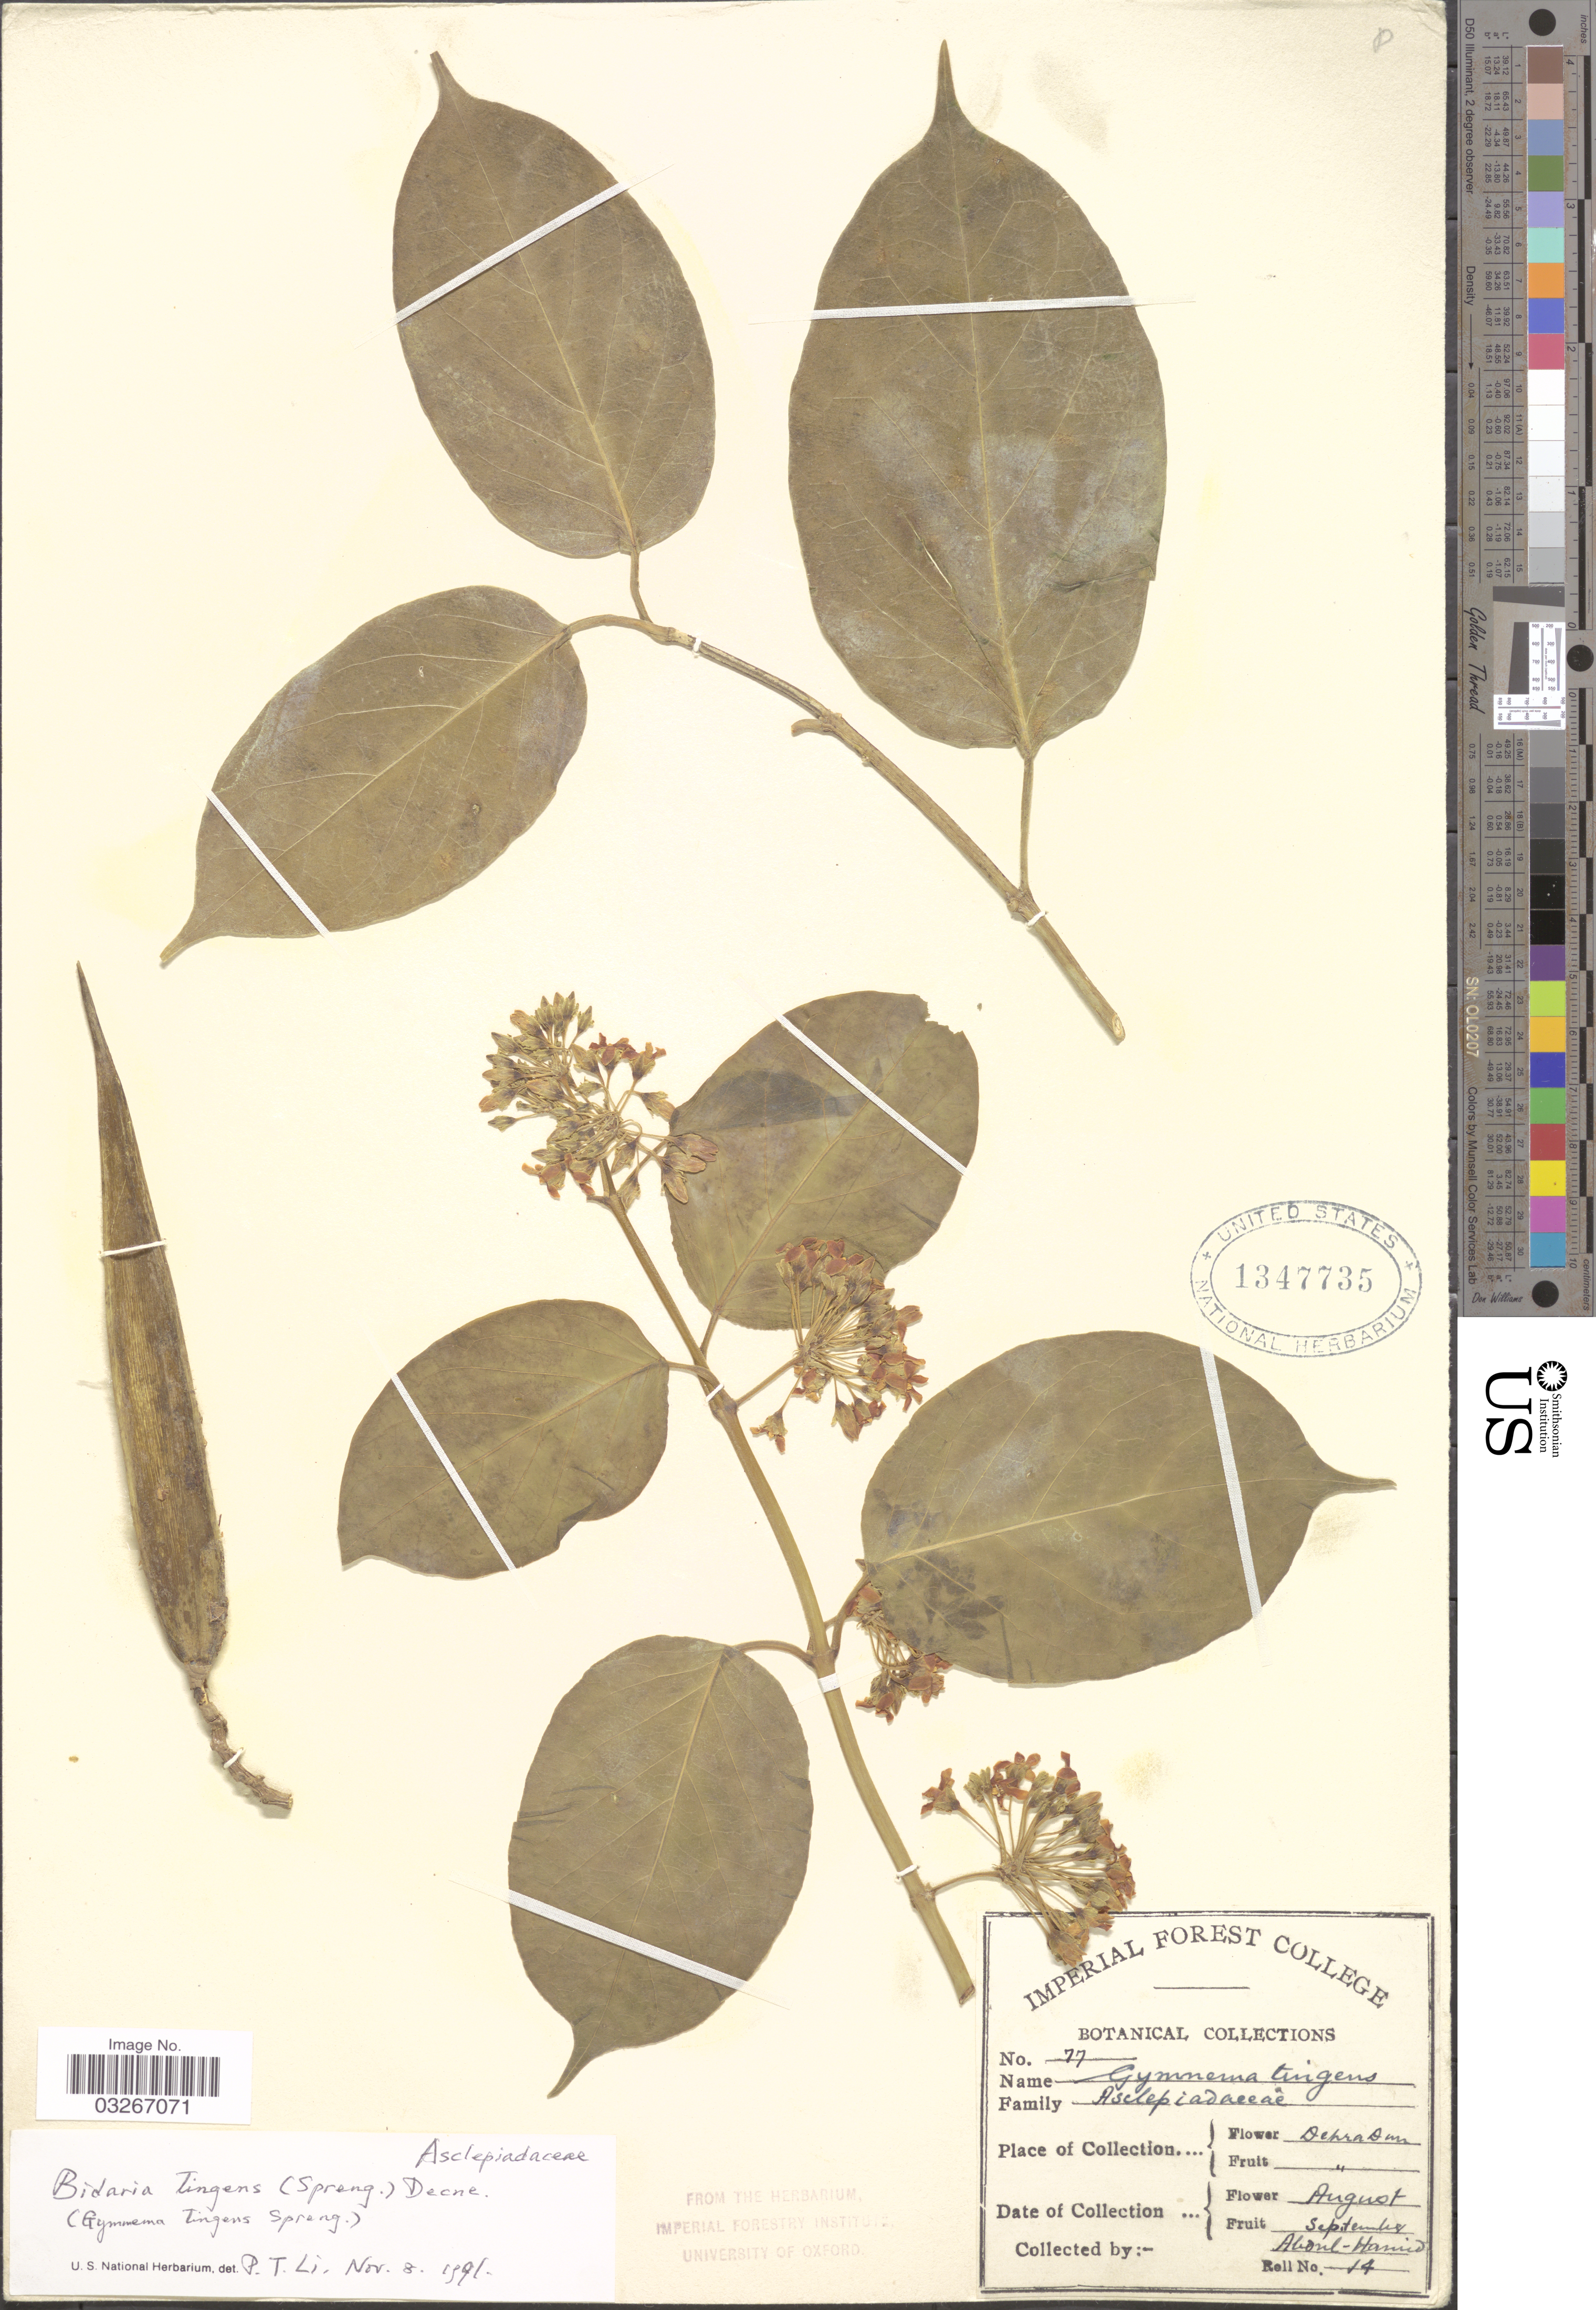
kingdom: Plantae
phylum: Tracheophyta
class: Magnoliopsida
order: Gentianales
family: Apocynaceae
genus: Gymnema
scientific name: Gymnema inodorum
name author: (Lour.) Decne.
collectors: Abdul-Hamid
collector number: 14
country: India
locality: Dehra Dun.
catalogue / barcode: US 1347735